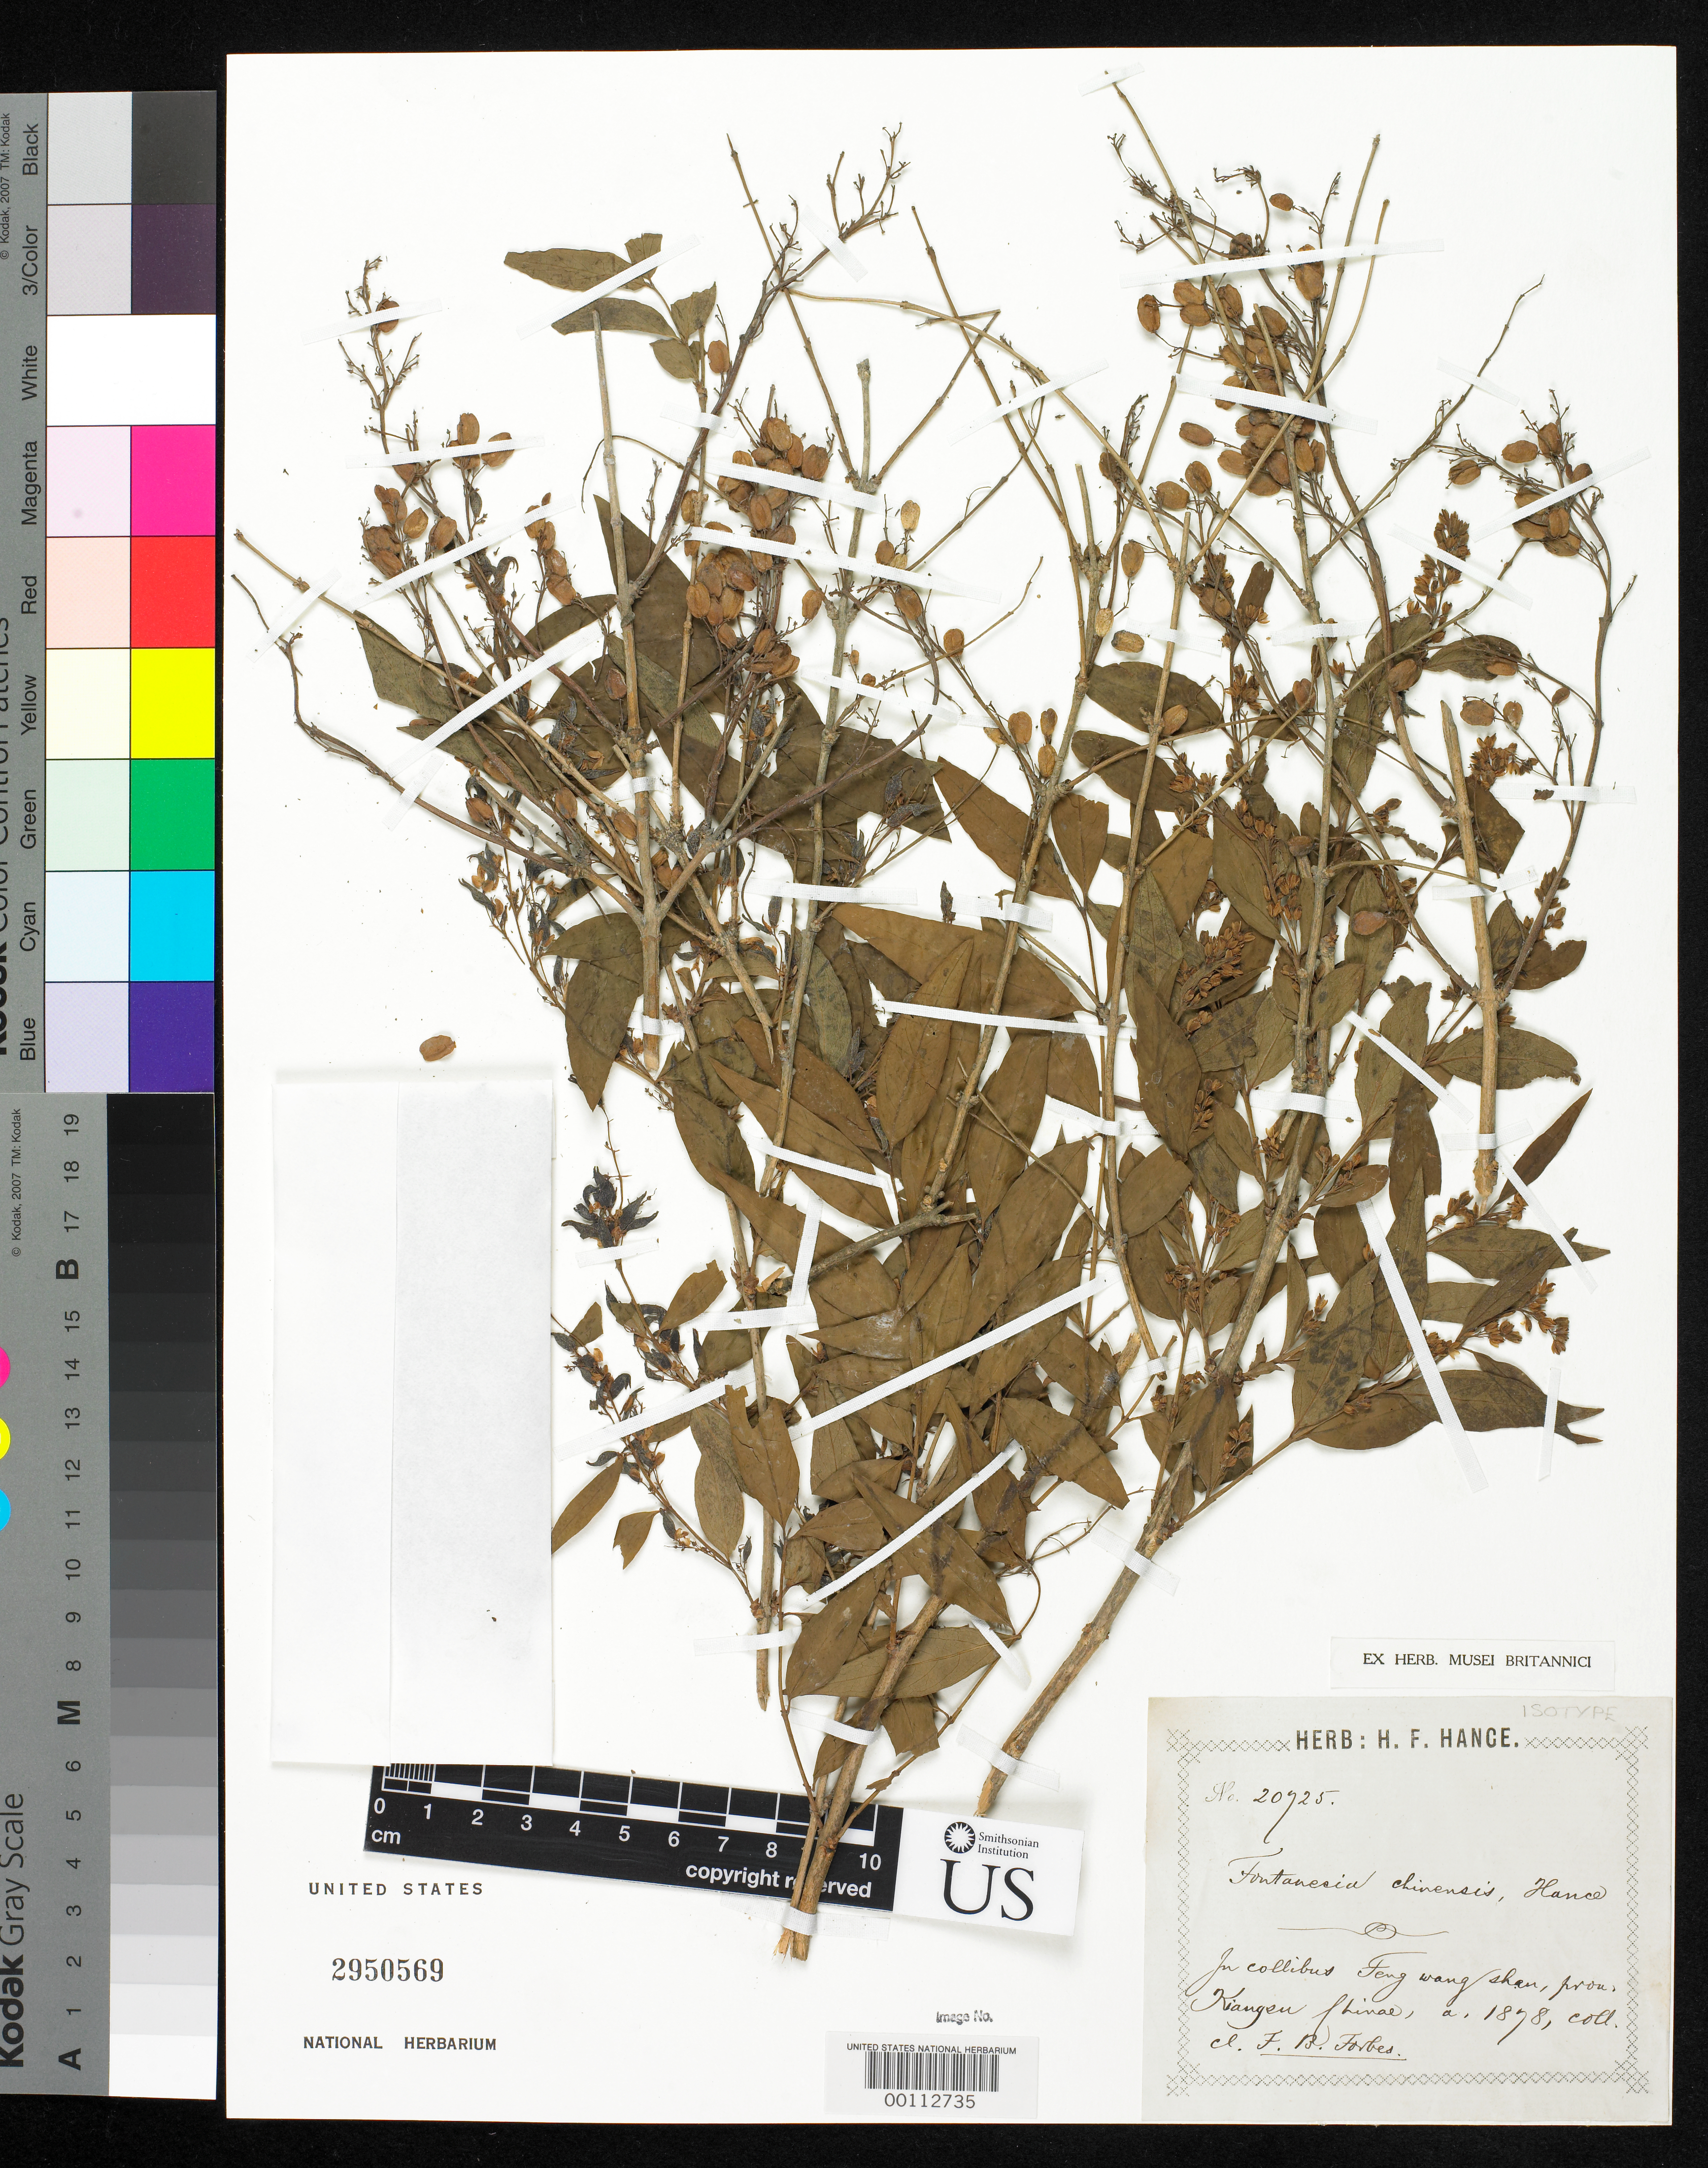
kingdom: Plantae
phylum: Tracheophyta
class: Magnoliopsida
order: Lamiales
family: Oleaceae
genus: Fontanesia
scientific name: Fontanesia chinensis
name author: Hance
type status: Isotype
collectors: F. Forbes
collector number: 20725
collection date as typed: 1877 to -- --- 1878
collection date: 1877/1878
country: China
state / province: Jiangsu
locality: Feng-wang-shani.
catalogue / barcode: US 2950569